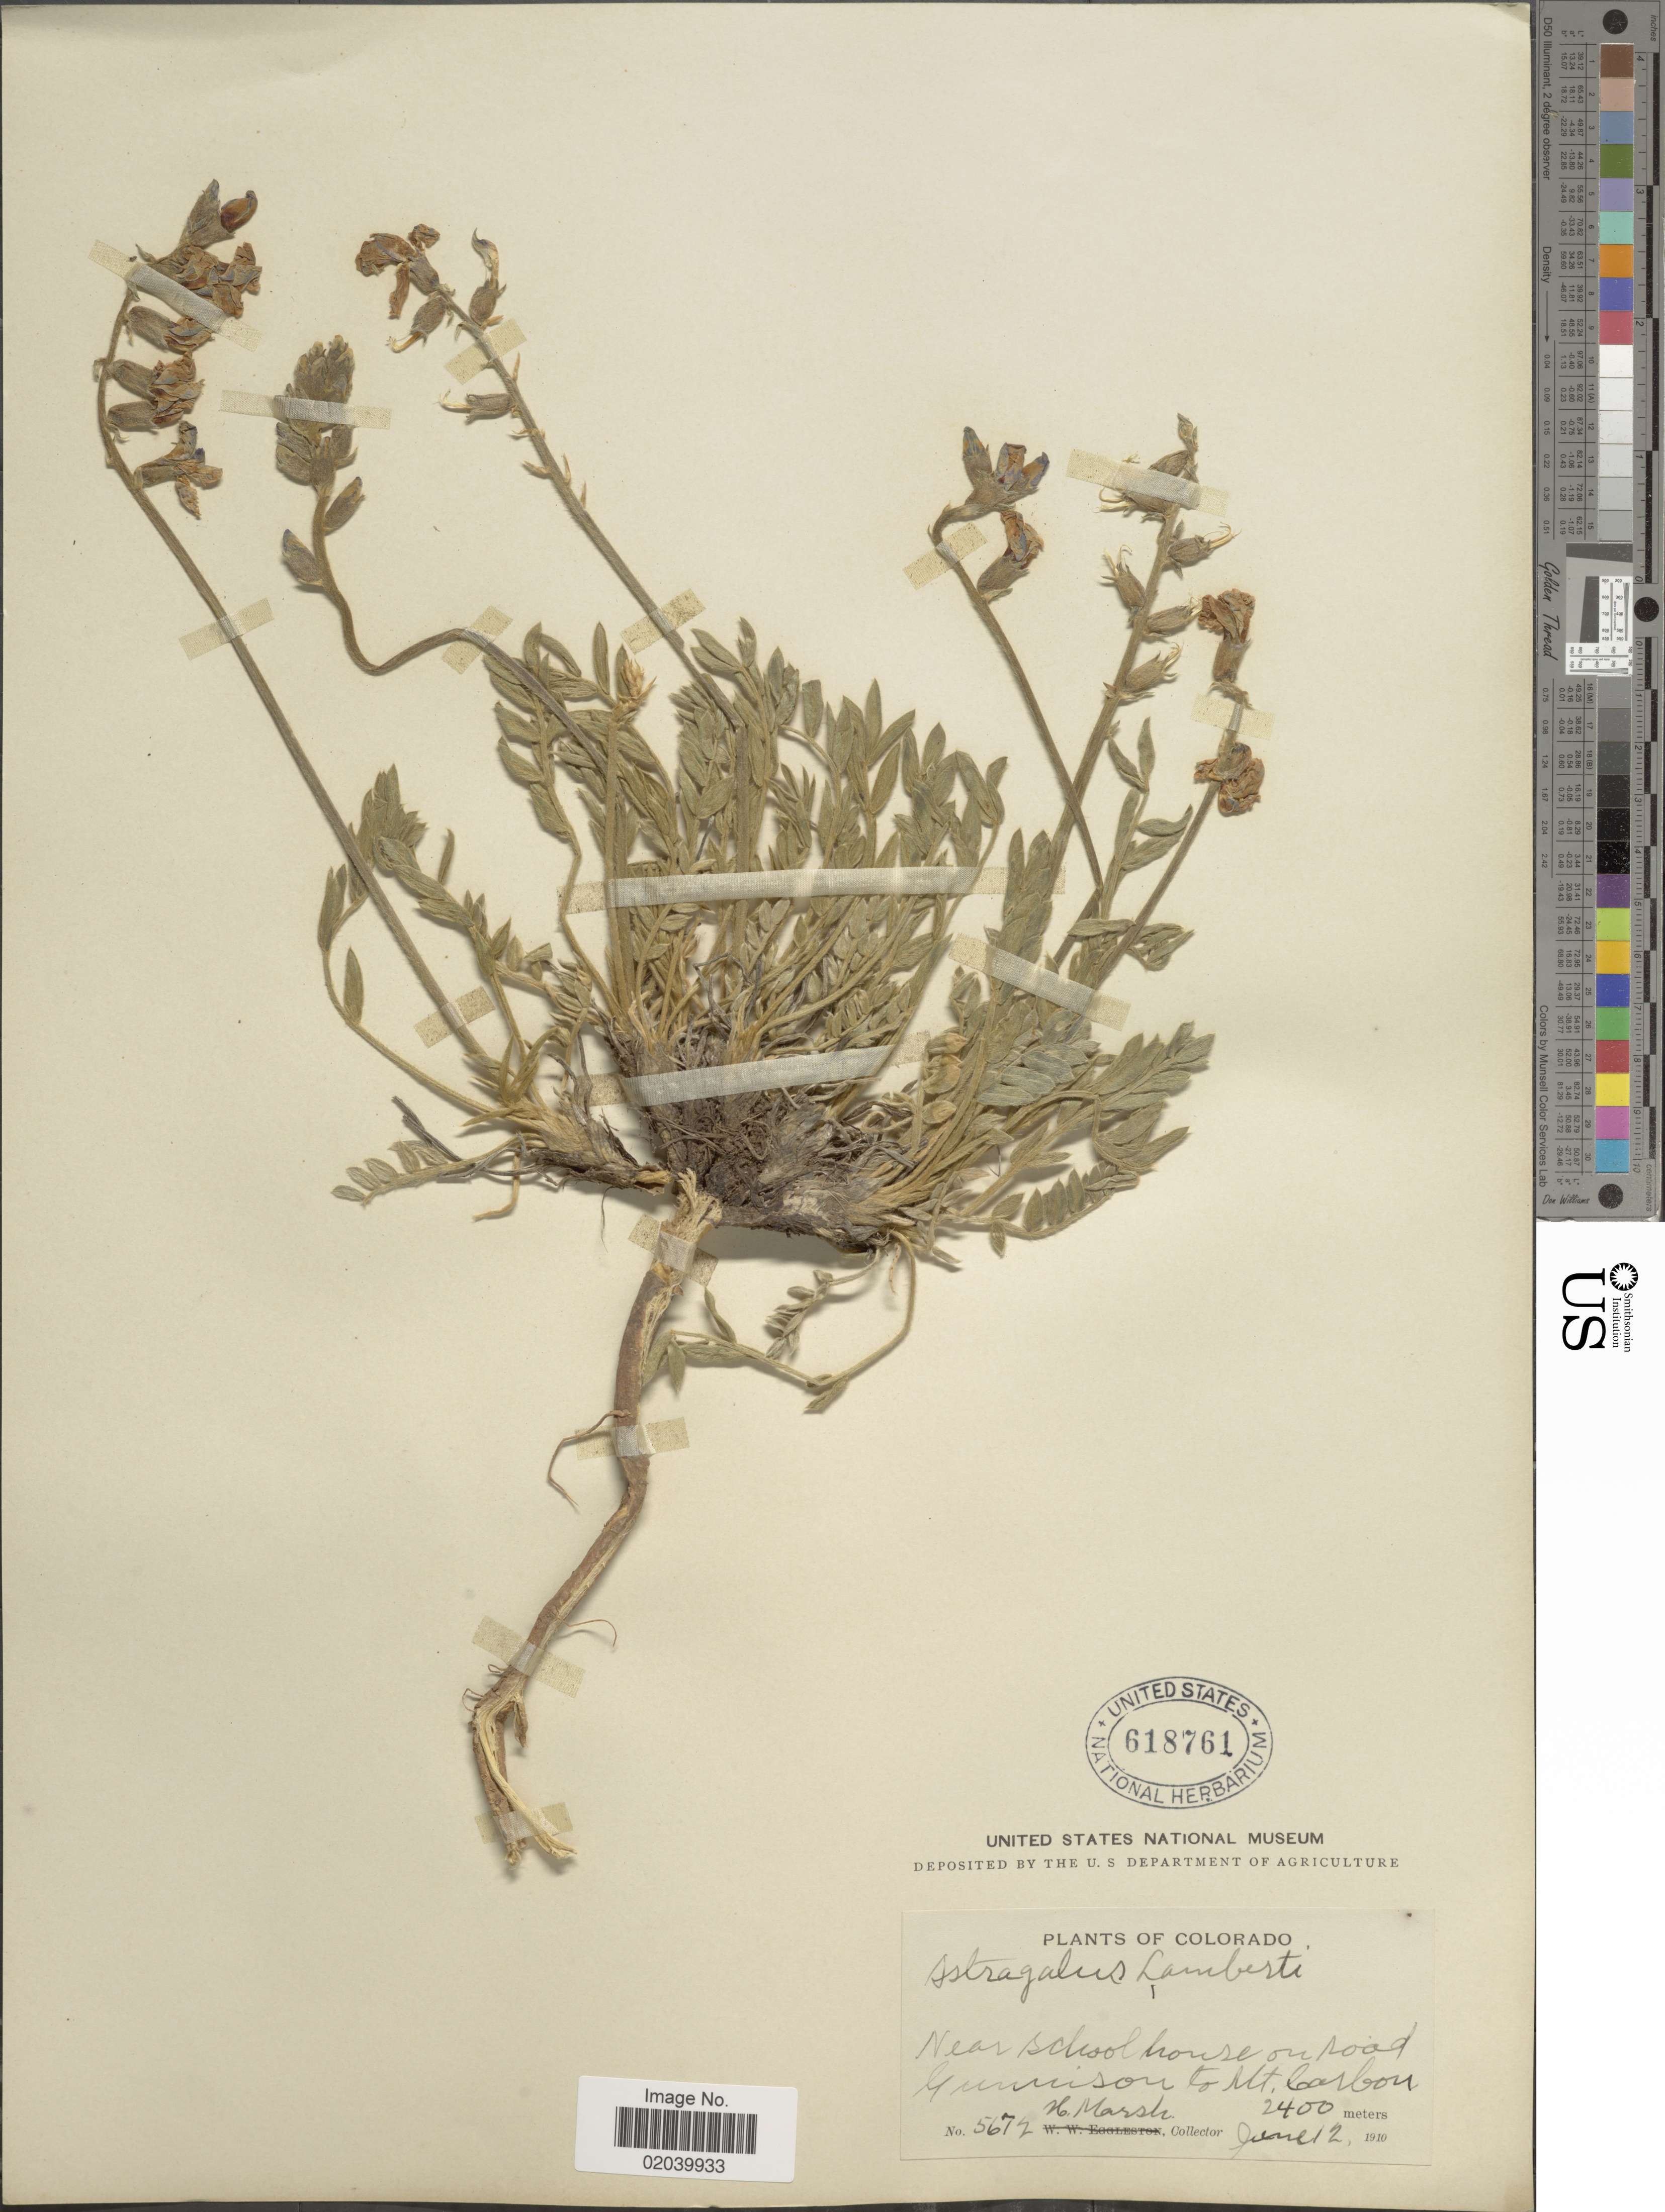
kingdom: Plantae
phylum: Tracheophyta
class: Magnoliopsida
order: Fabales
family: Fabaceae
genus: Oxytropis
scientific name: Oxytropis lambertii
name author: Pursh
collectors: H. Marsh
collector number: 5672*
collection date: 1910-06-12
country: United States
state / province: Colorado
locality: Near school house on road Gunnison to Mt. Carbon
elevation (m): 2400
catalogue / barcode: US 618761